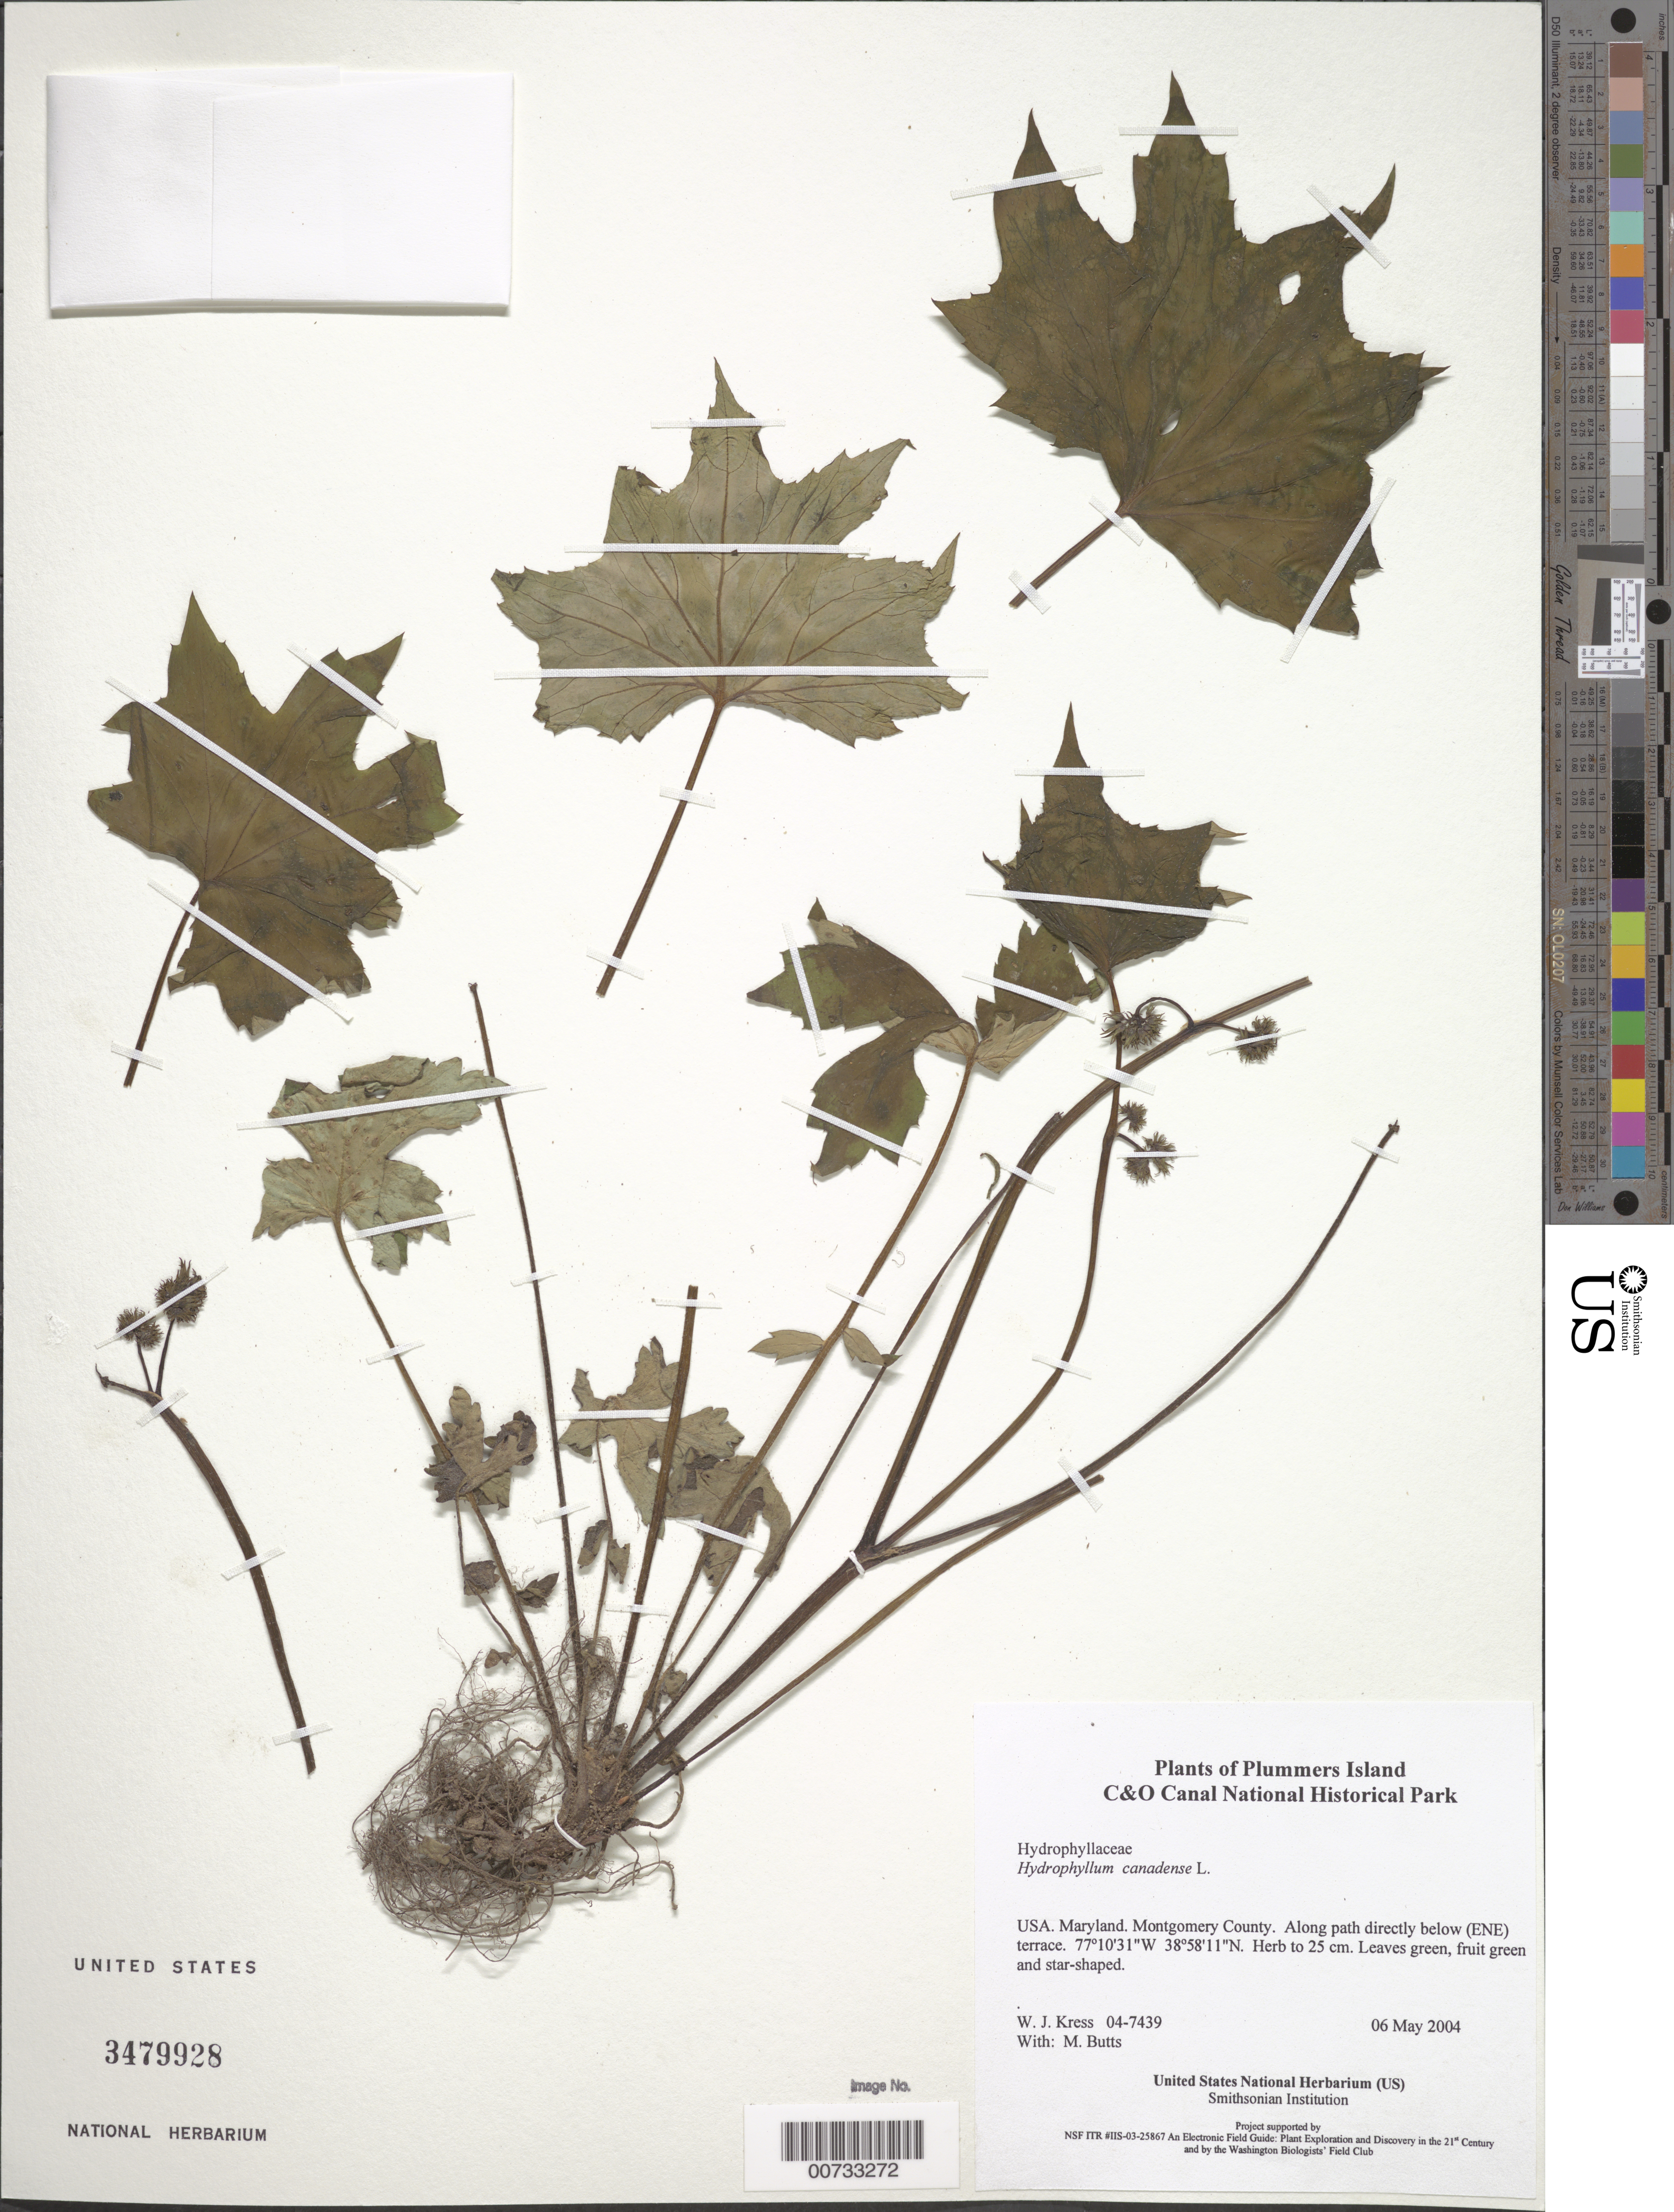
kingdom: Plantae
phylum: Tracheophyta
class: Magnoliopsida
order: Boraginales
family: Hydrophyllaceae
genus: Hydrophyllum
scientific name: Hydrophyllum canadense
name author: L.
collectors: W. J. Kress & M. B. Butts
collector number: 04-7439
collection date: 2004-05-06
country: United States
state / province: Maryland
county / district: Montgomery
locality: Chesapeake and Ohio Canal National Historical Park, Plummers Island, along path directly below (ENE) of terrace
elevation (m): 20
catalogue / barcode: US 3479928